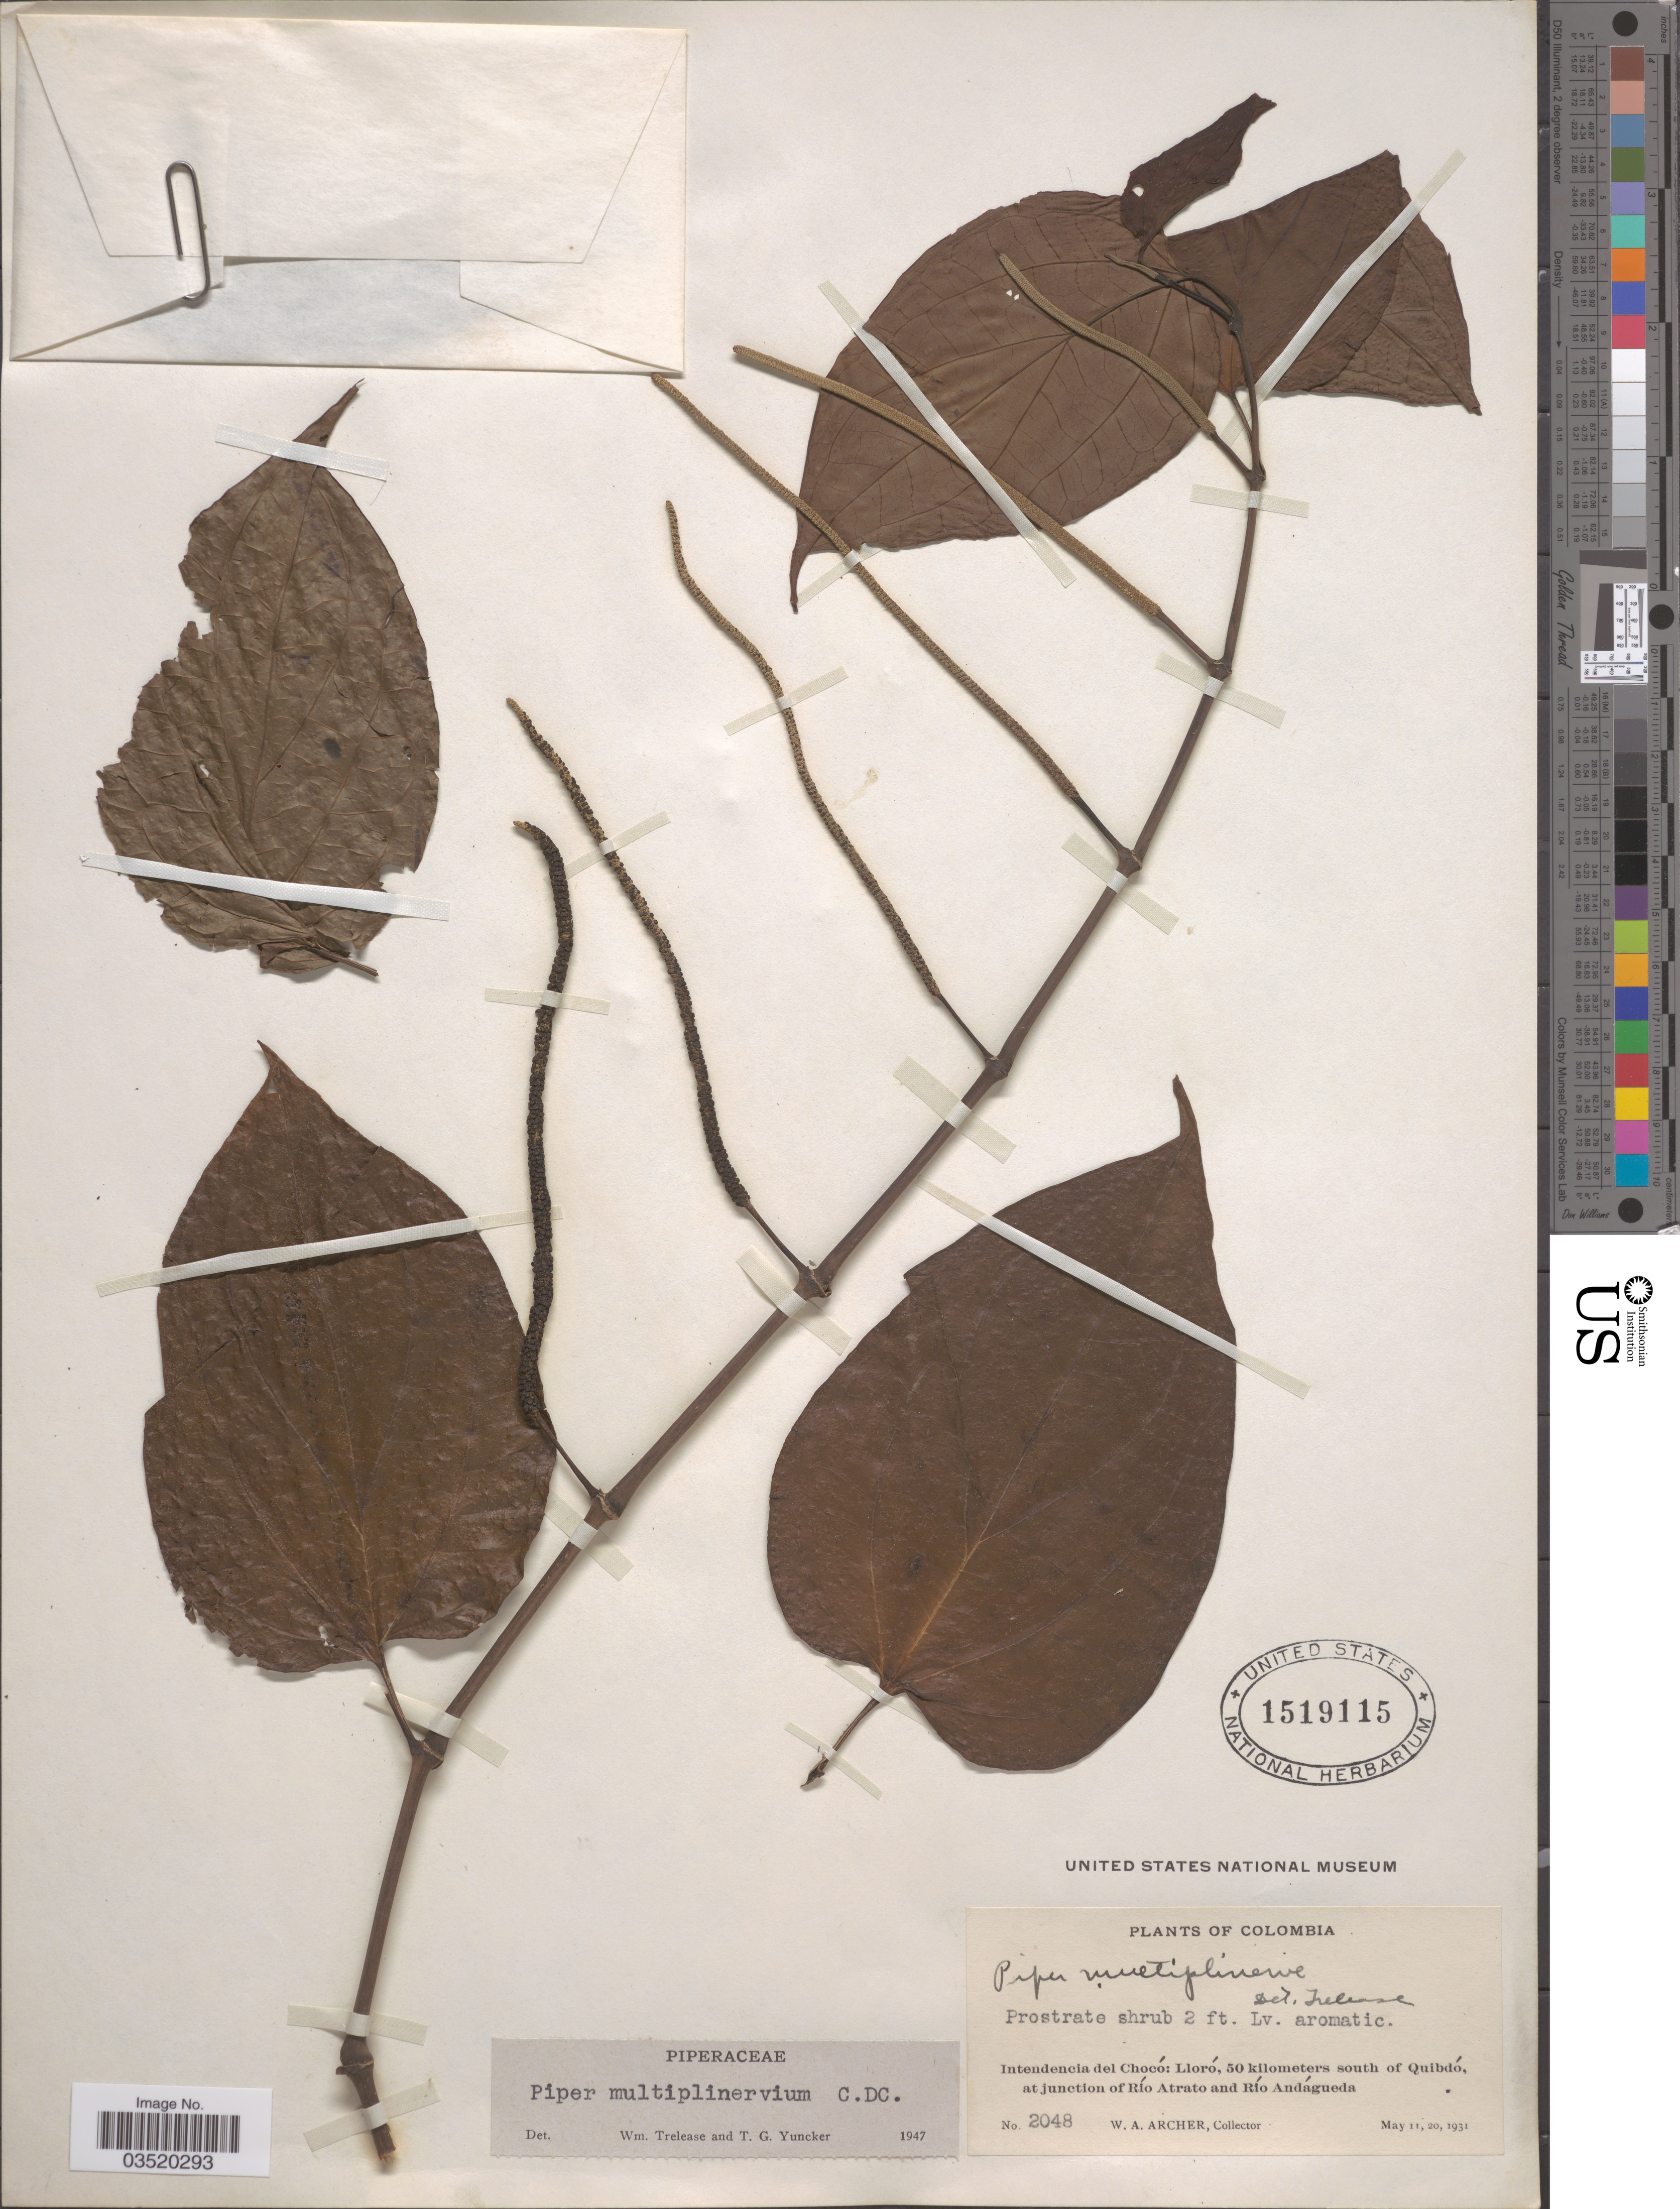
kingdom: Plantae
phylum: Tracheophyta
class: Magnoliopsida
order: Piperales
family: Piperaceae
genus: Piper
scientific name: Piper multiplinervium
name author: C. DC.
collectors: W. Archer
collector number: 2048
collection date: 1931-05-11/1931-05-20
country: Colombia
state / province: Chocó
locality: Intendencia del Chocó: Lloró, 50 kilometers south of Quibdó, at junction of Río Atrato and Río Andágueda.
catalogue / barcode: US 1519115